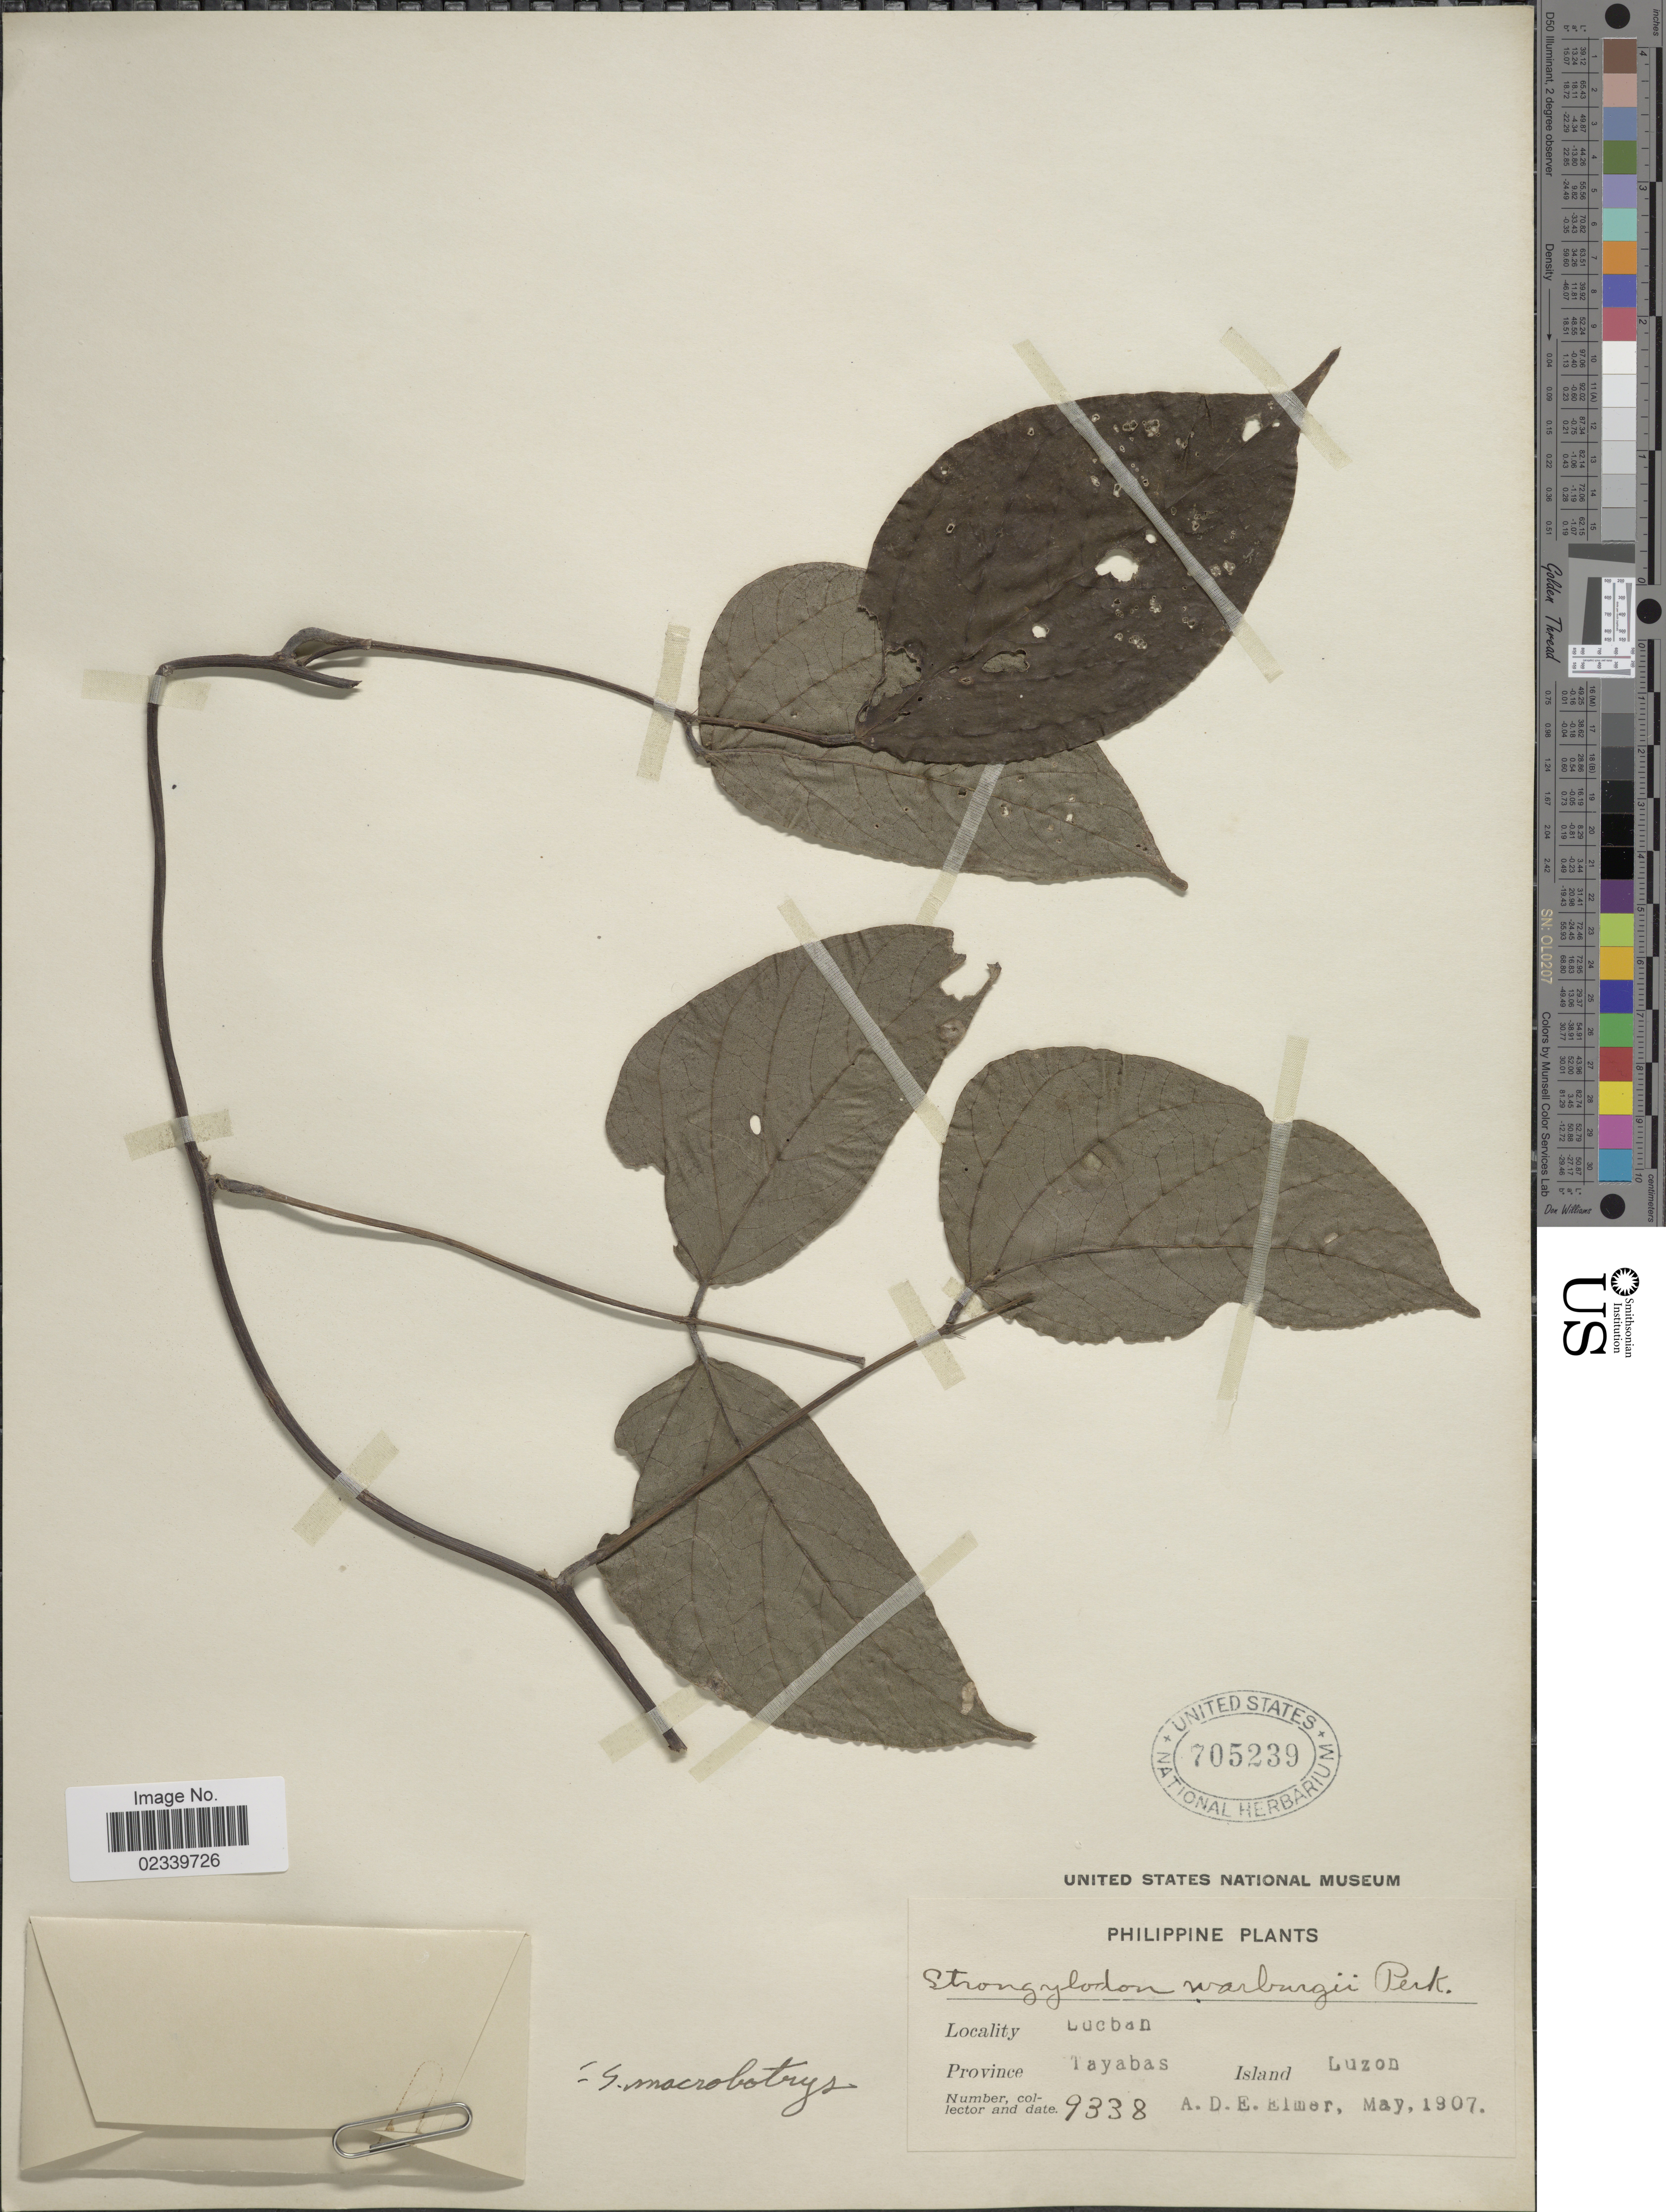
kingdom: Plantae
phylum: Tracheophyta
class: Magnoliopsida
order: Fabales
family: Fabaceae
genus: Strongylodon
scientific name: Strongylodon macrobotrys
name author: A. Gray in Wilkes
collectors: A. D. E. Elmer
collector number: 9338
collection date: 1907-05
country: Philippines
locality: Lucban, Province Tayabas, Island Luzon.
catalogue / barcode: US 705239